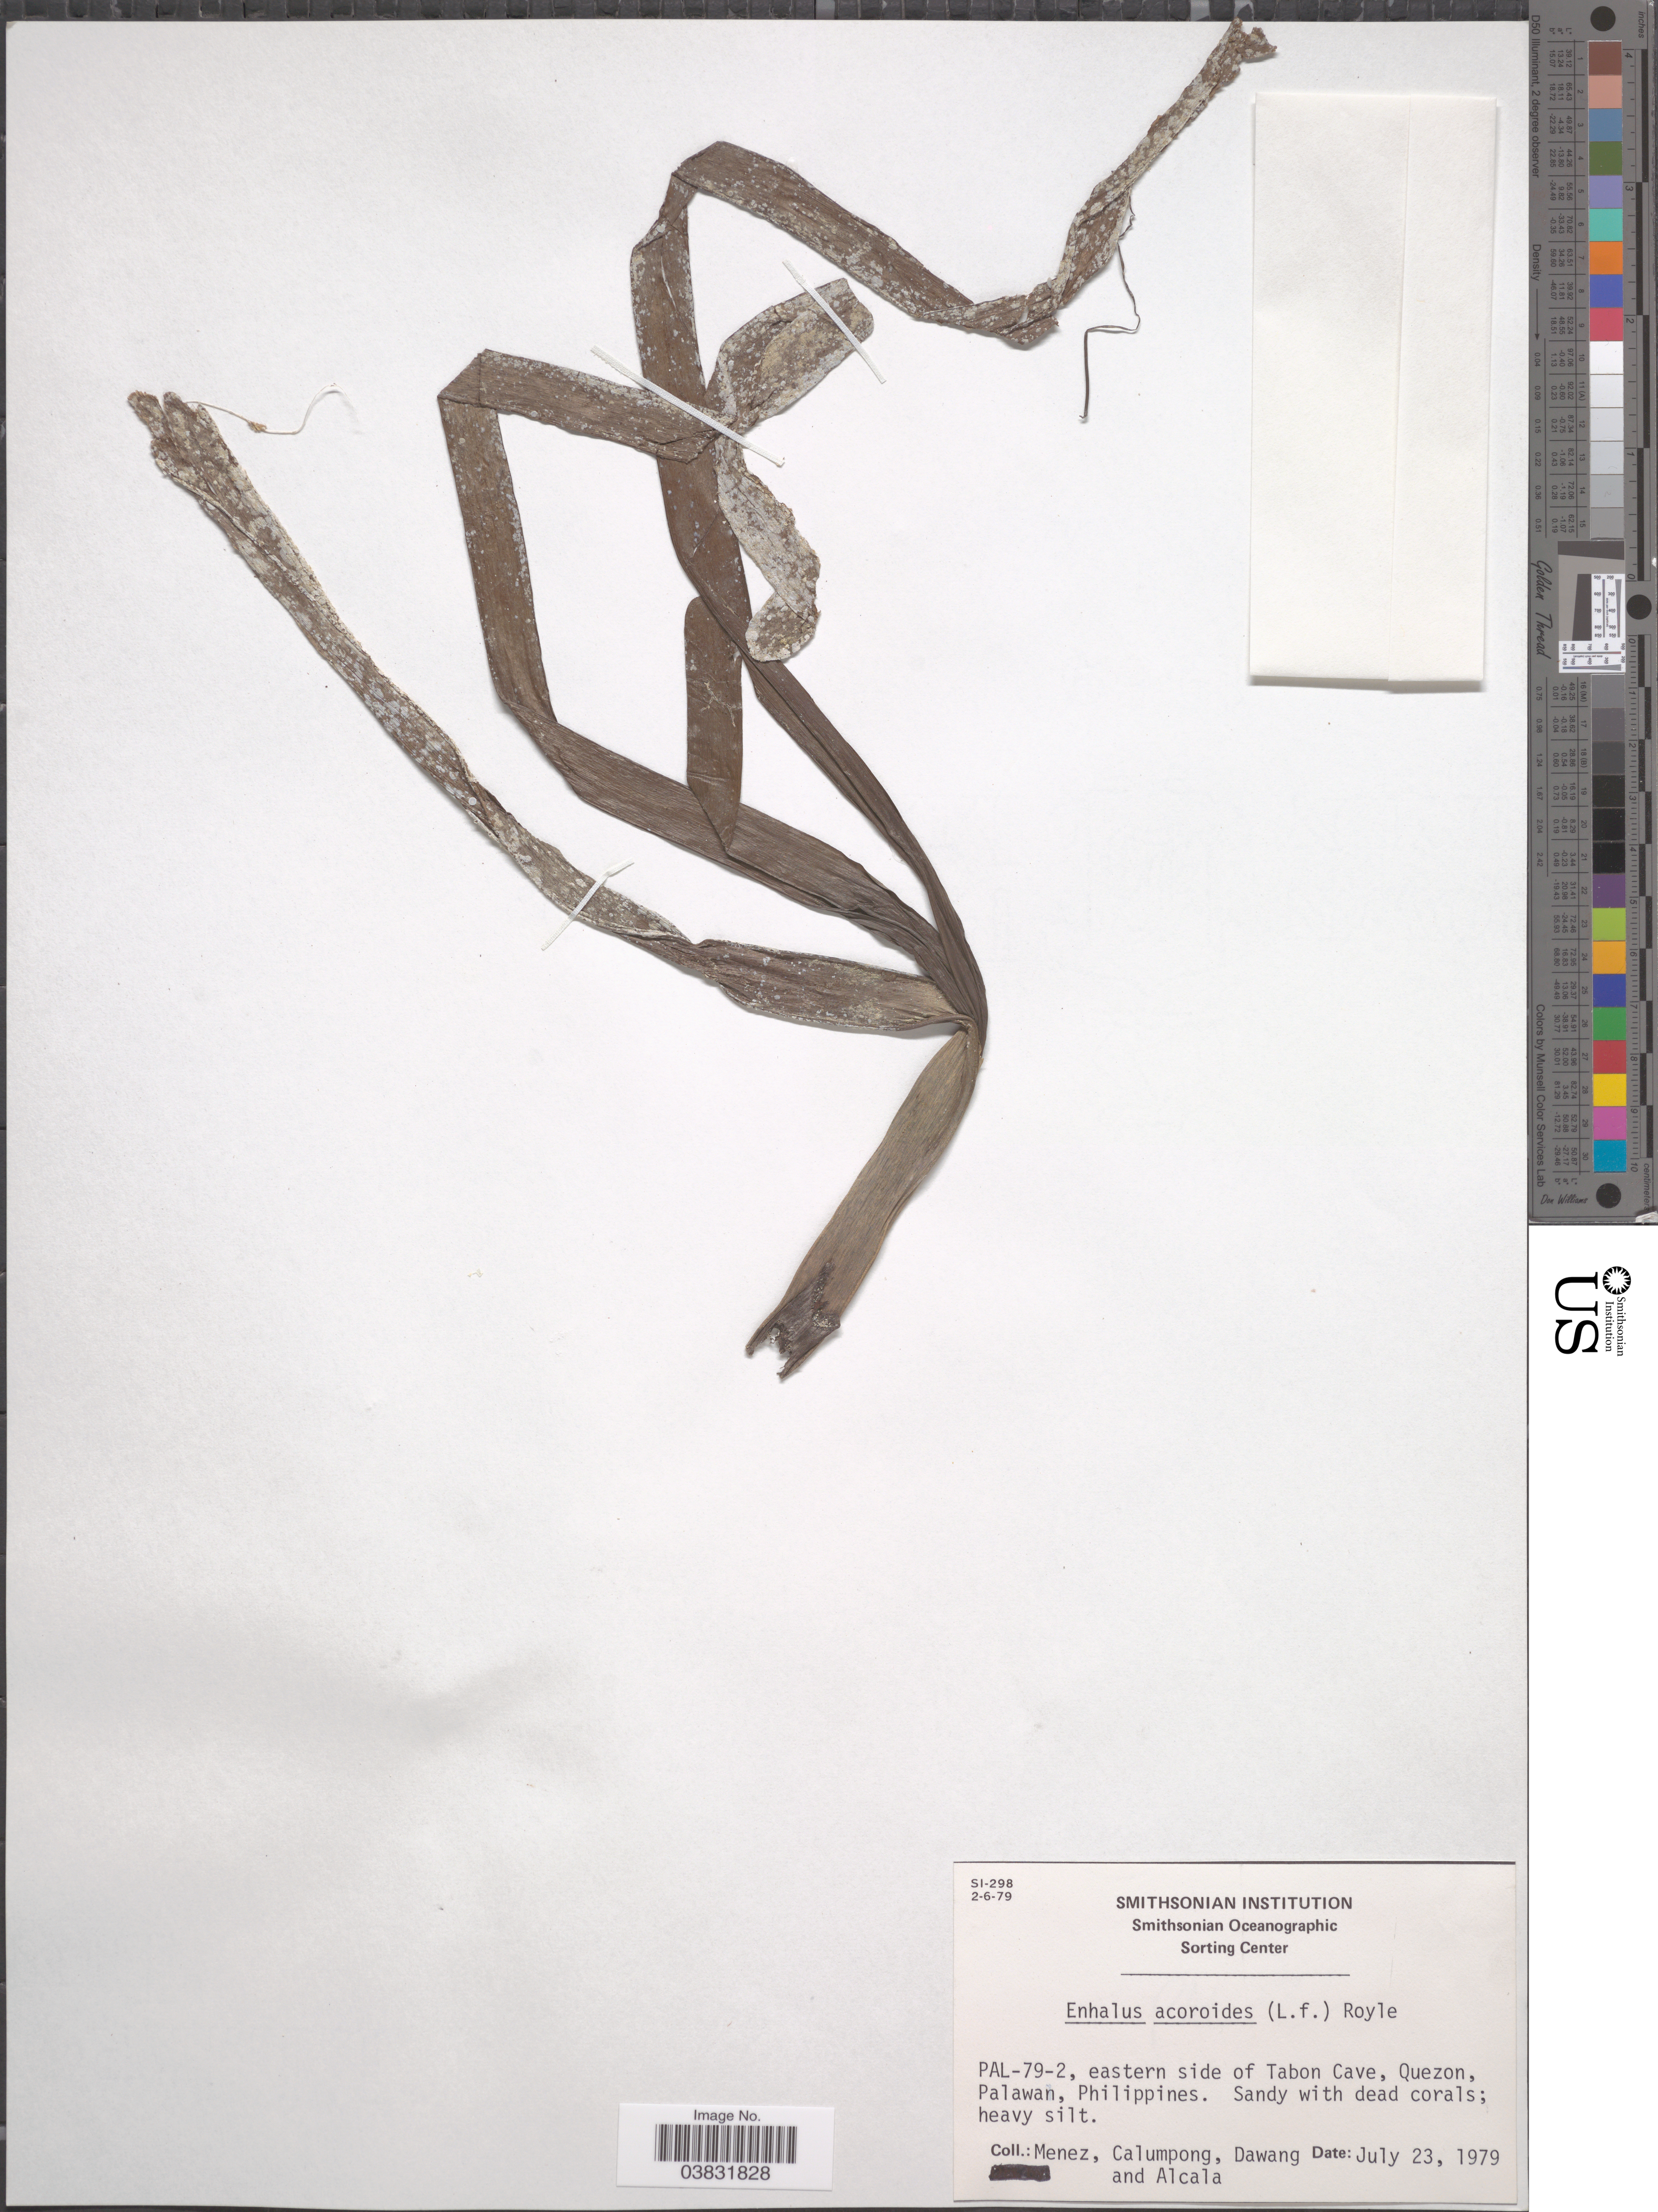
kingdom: Plantae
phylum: Tracheophyta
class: Liliopsida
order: Alismatales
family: Hydrocharitaceae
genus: Enhalus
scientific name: Enhalus acoroides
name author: (L. f.) Royle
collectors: Menez, Calumpong, Dawang & Alcala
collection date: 1979-07-23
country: Philippines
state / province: Mimaropa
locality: PAL-79-2, eastern side of Tabon Cave, Quezon, Palawan.